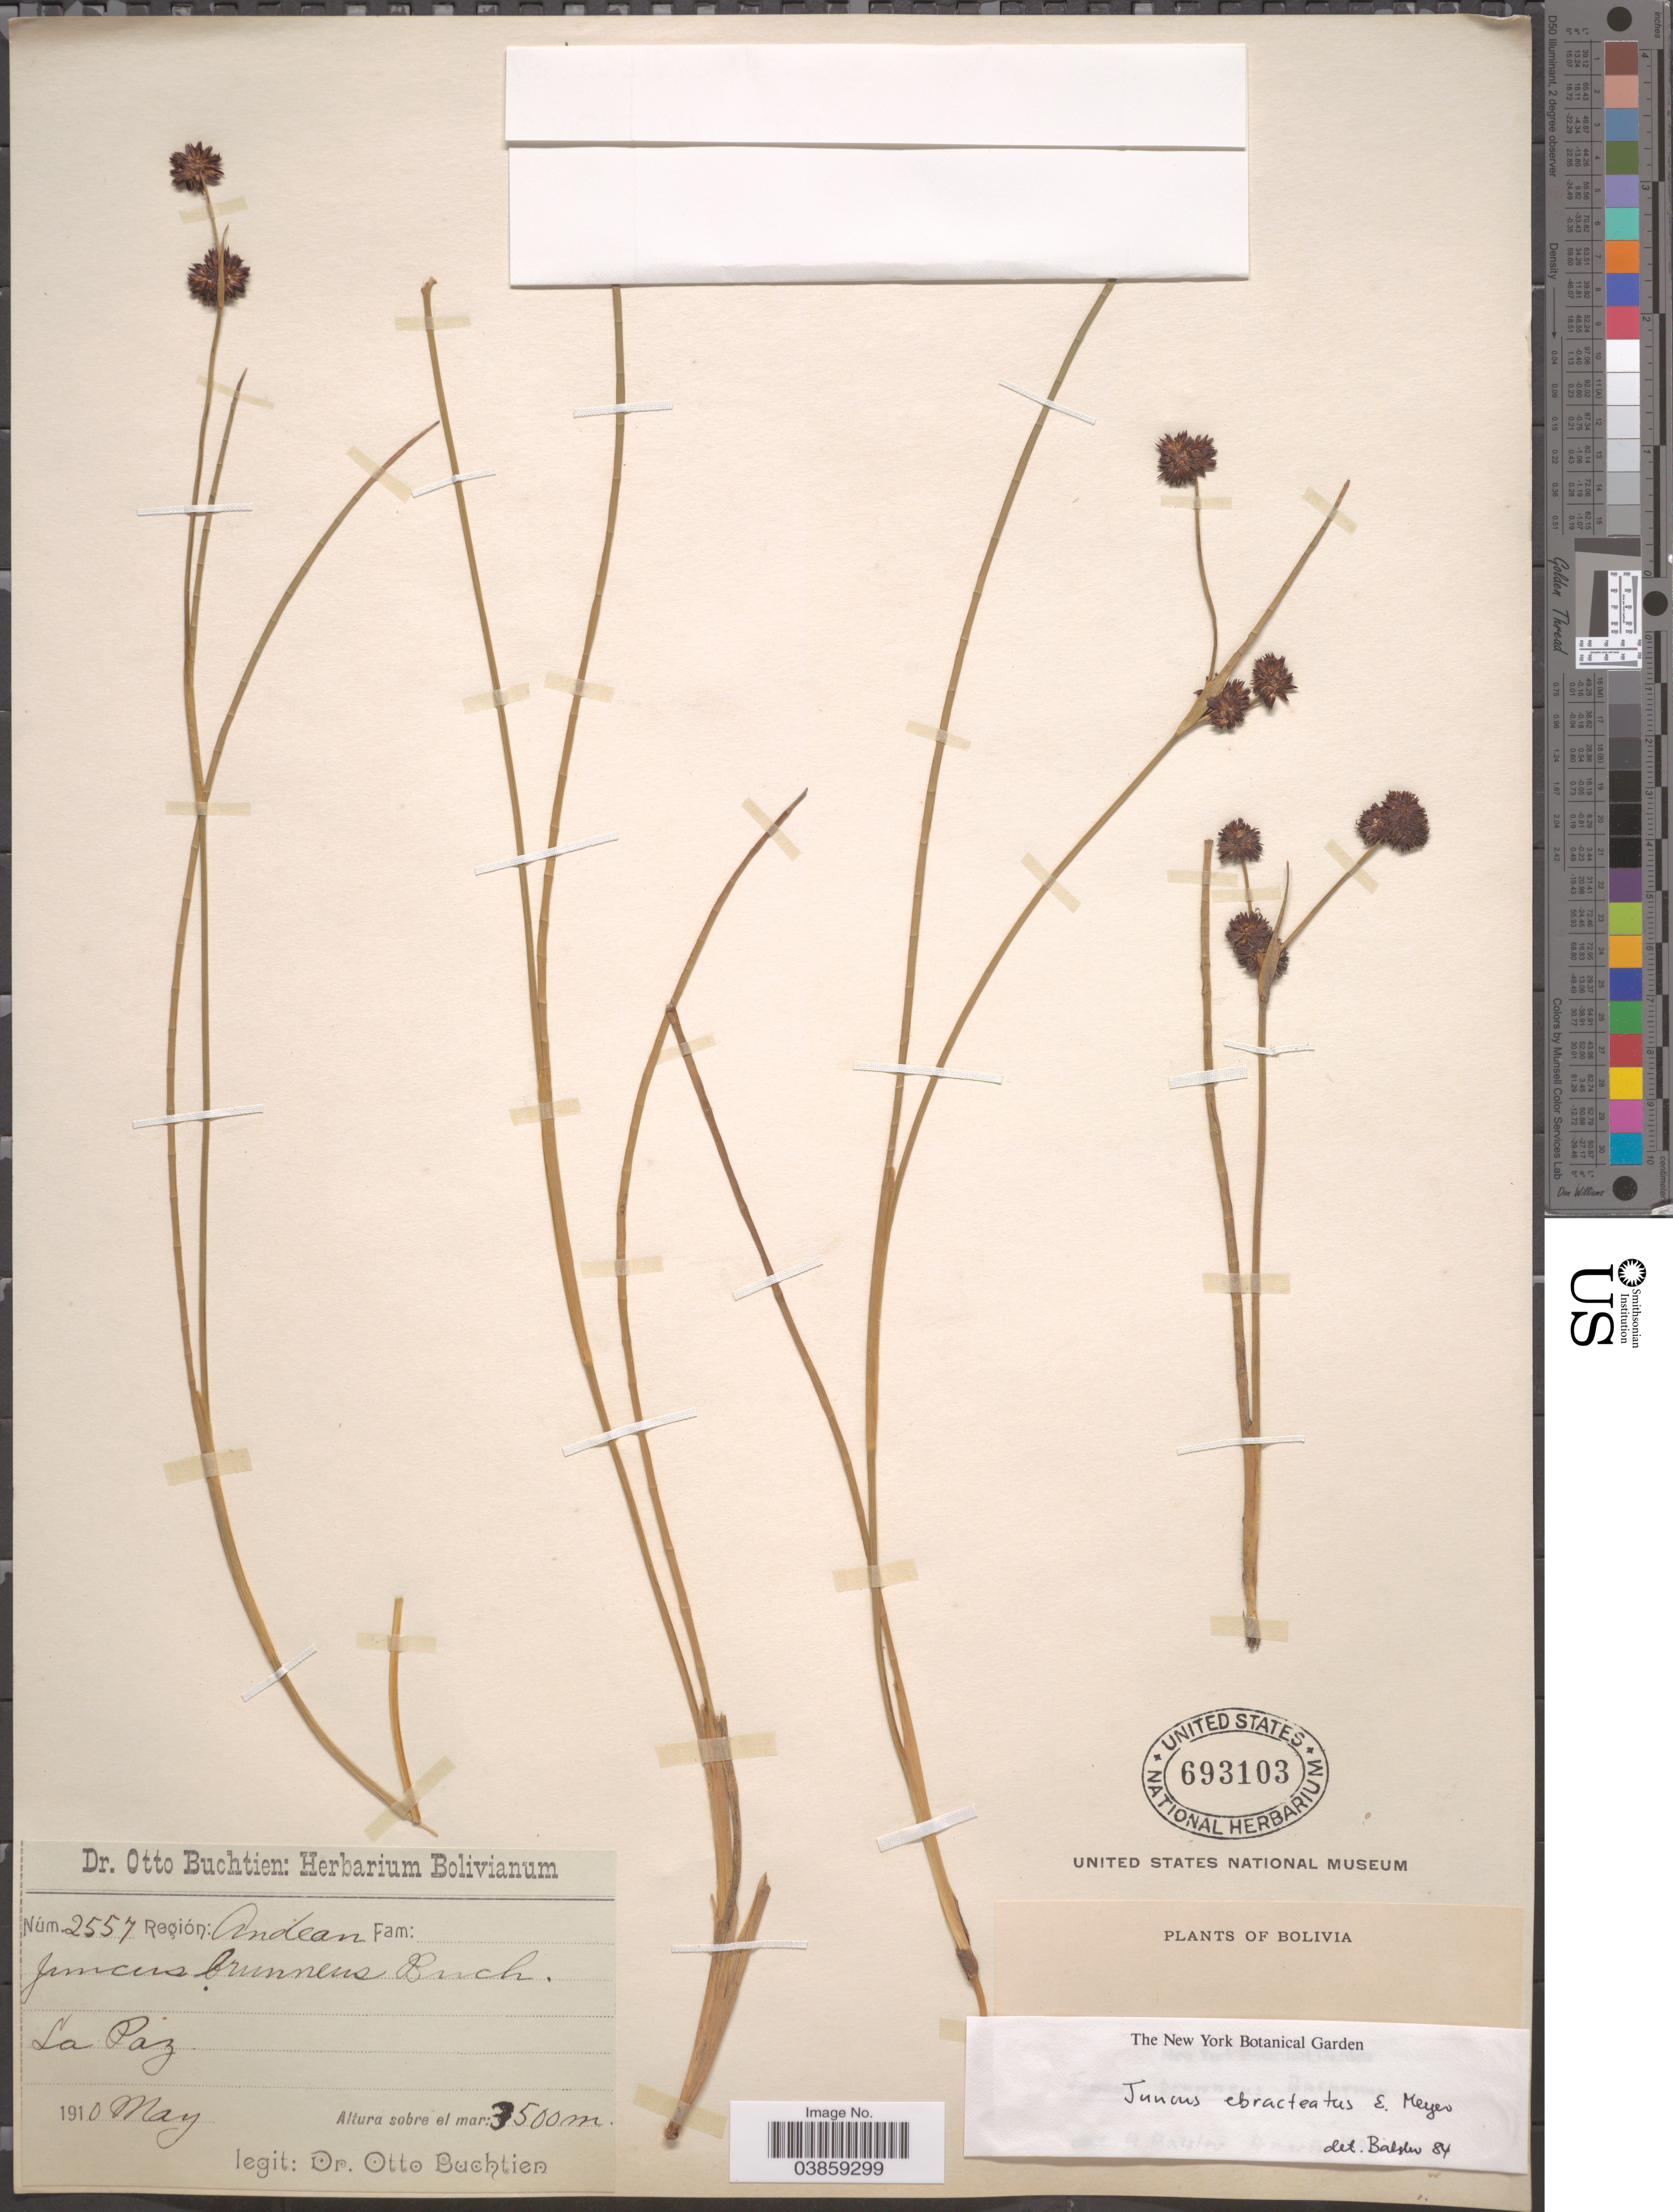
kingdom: Plantae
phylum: Tracheophyta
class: Liliopsida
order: Poales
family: Juncaceae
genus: Juncus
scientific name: Juncus ebracteatus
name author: E. Mey.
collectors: O. Buchtien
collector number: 2557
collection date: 1910-05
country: Bolivia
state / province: La Paz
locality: Región: Andean.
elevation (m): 3500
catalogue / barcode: US 693103